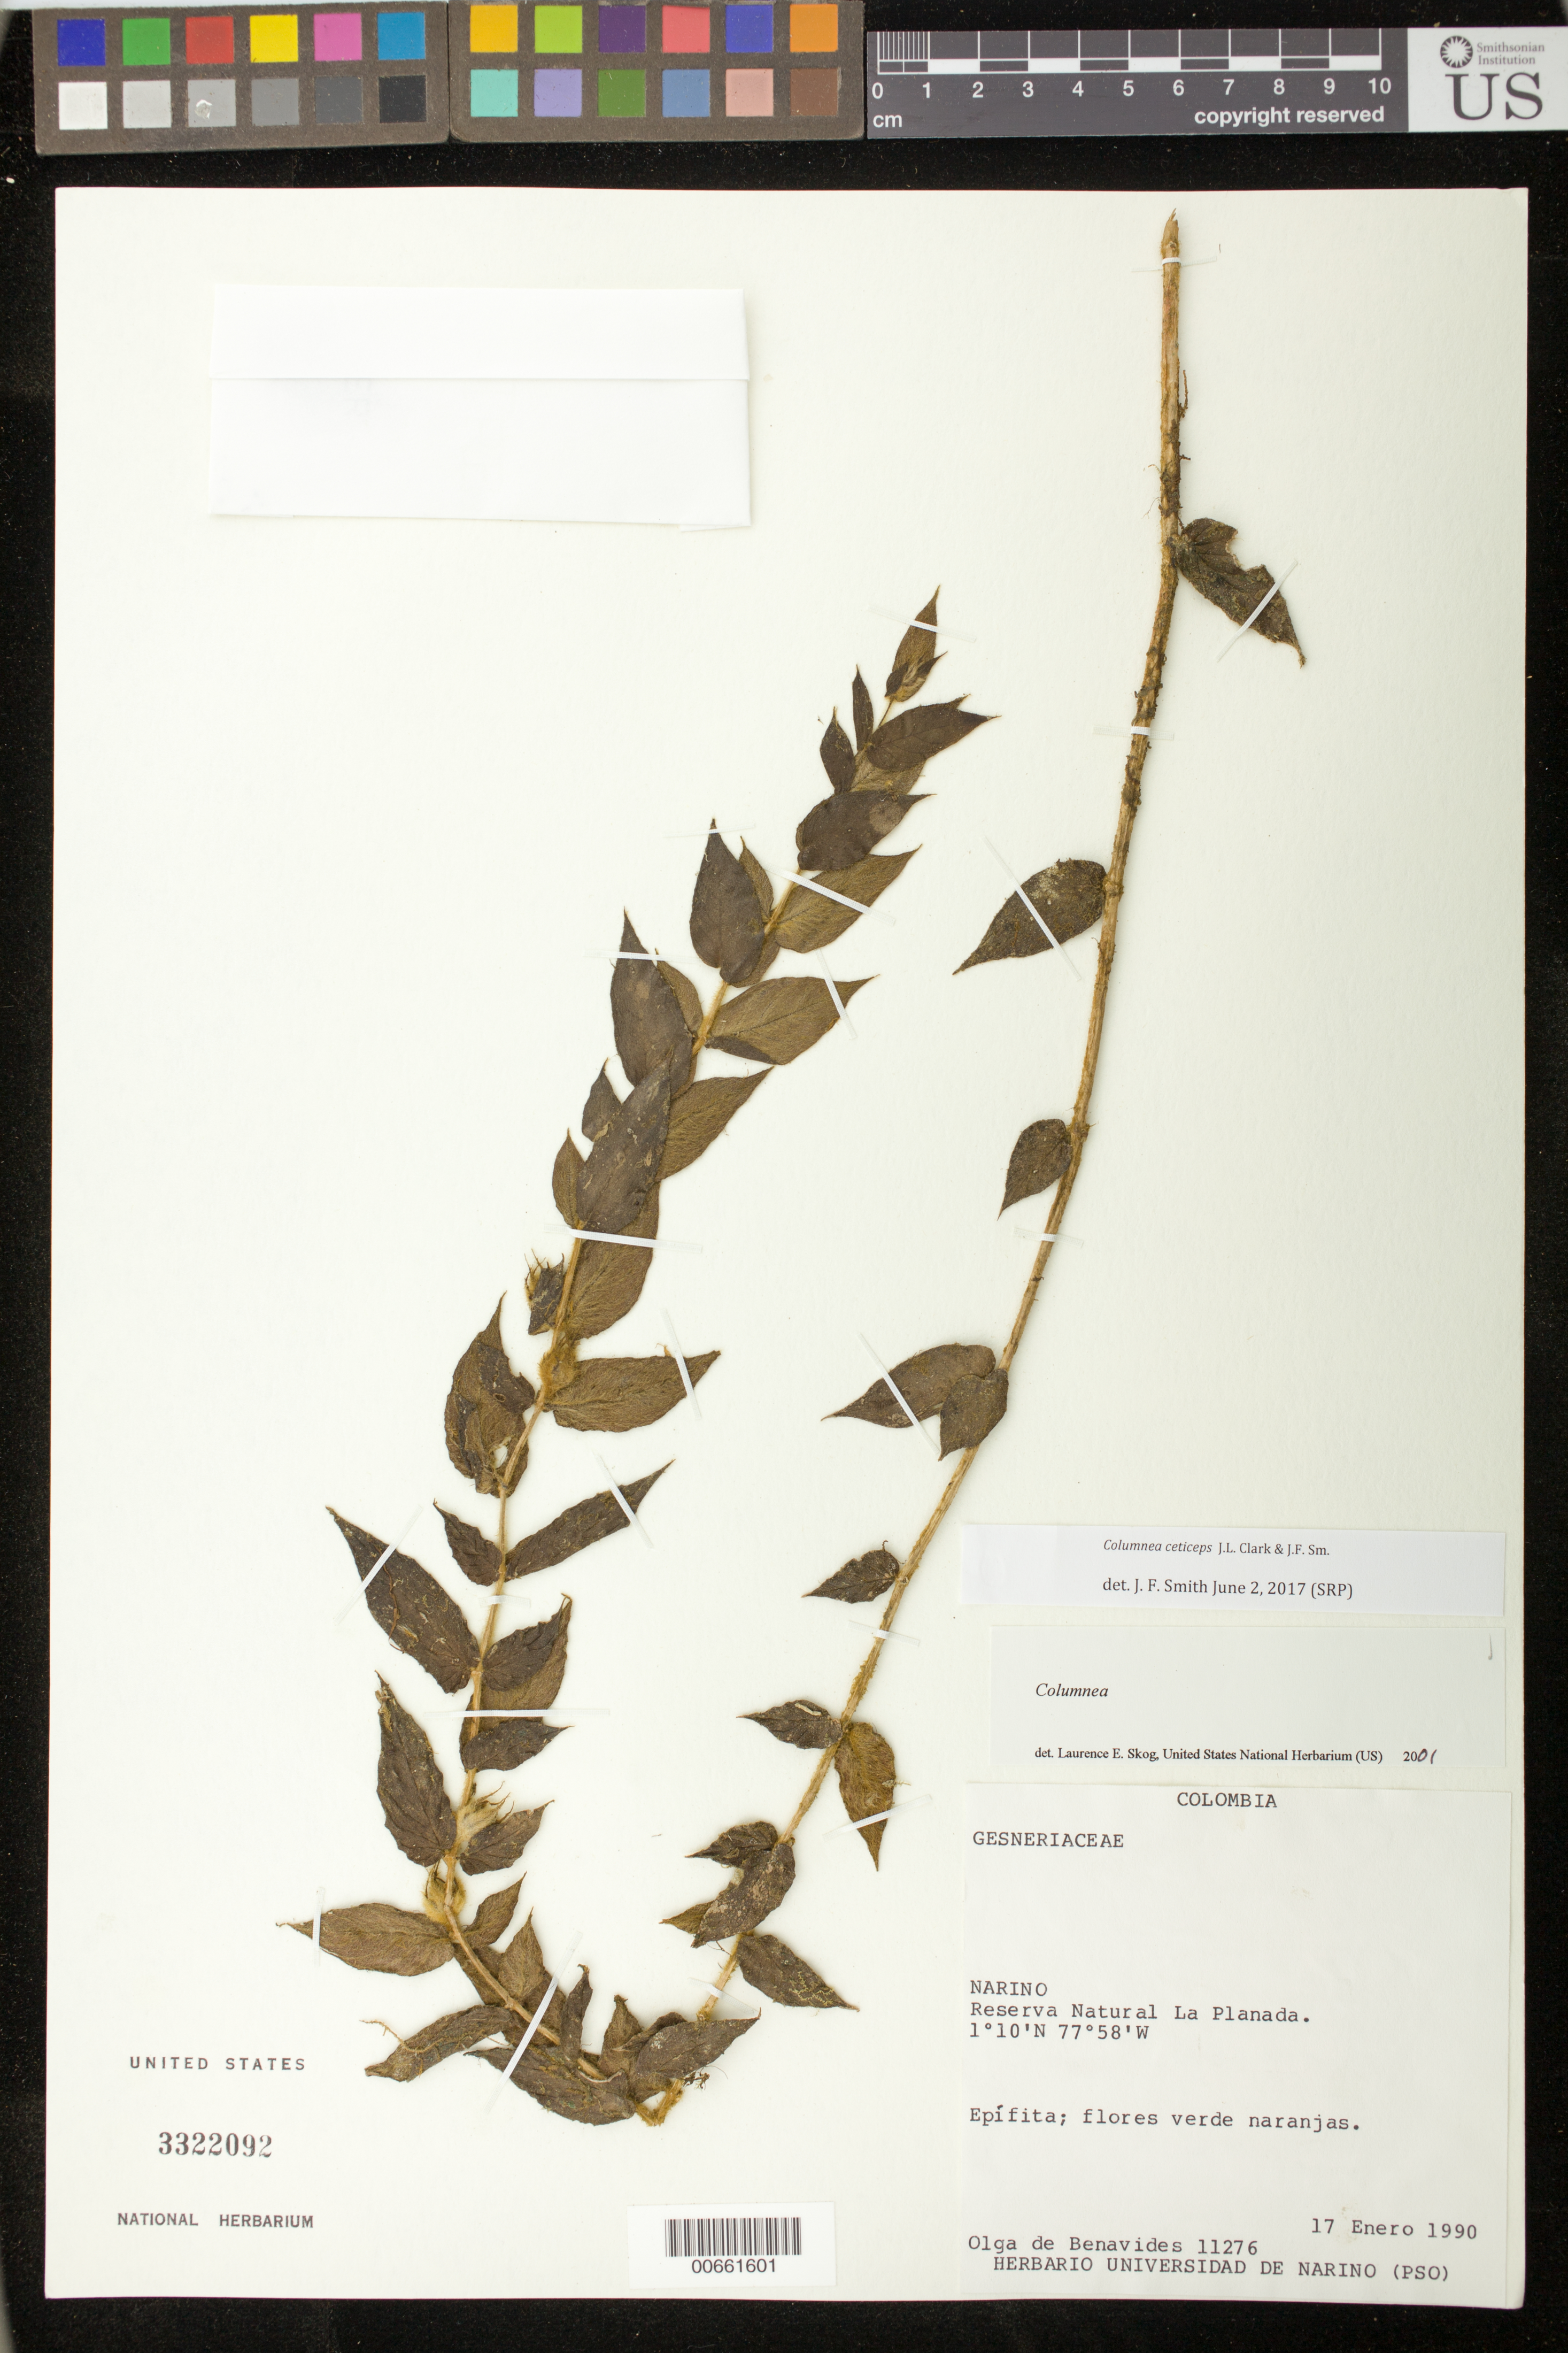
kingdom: Plantae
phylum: Tracheophyta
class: Magnoliopsida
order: Lamiales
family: Gesneriaceae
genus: Columnea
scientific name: Columnea ceticeps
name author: J.L. Clark & J.F. Sm.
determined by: Smith, J. F.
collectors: Olga S. de Benavides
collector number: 11276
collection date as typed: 17 Jan 1990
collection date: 1990-01-17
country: Colombia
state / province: Nariño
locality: Reserva Natural La Planada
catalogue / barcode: US 3322092